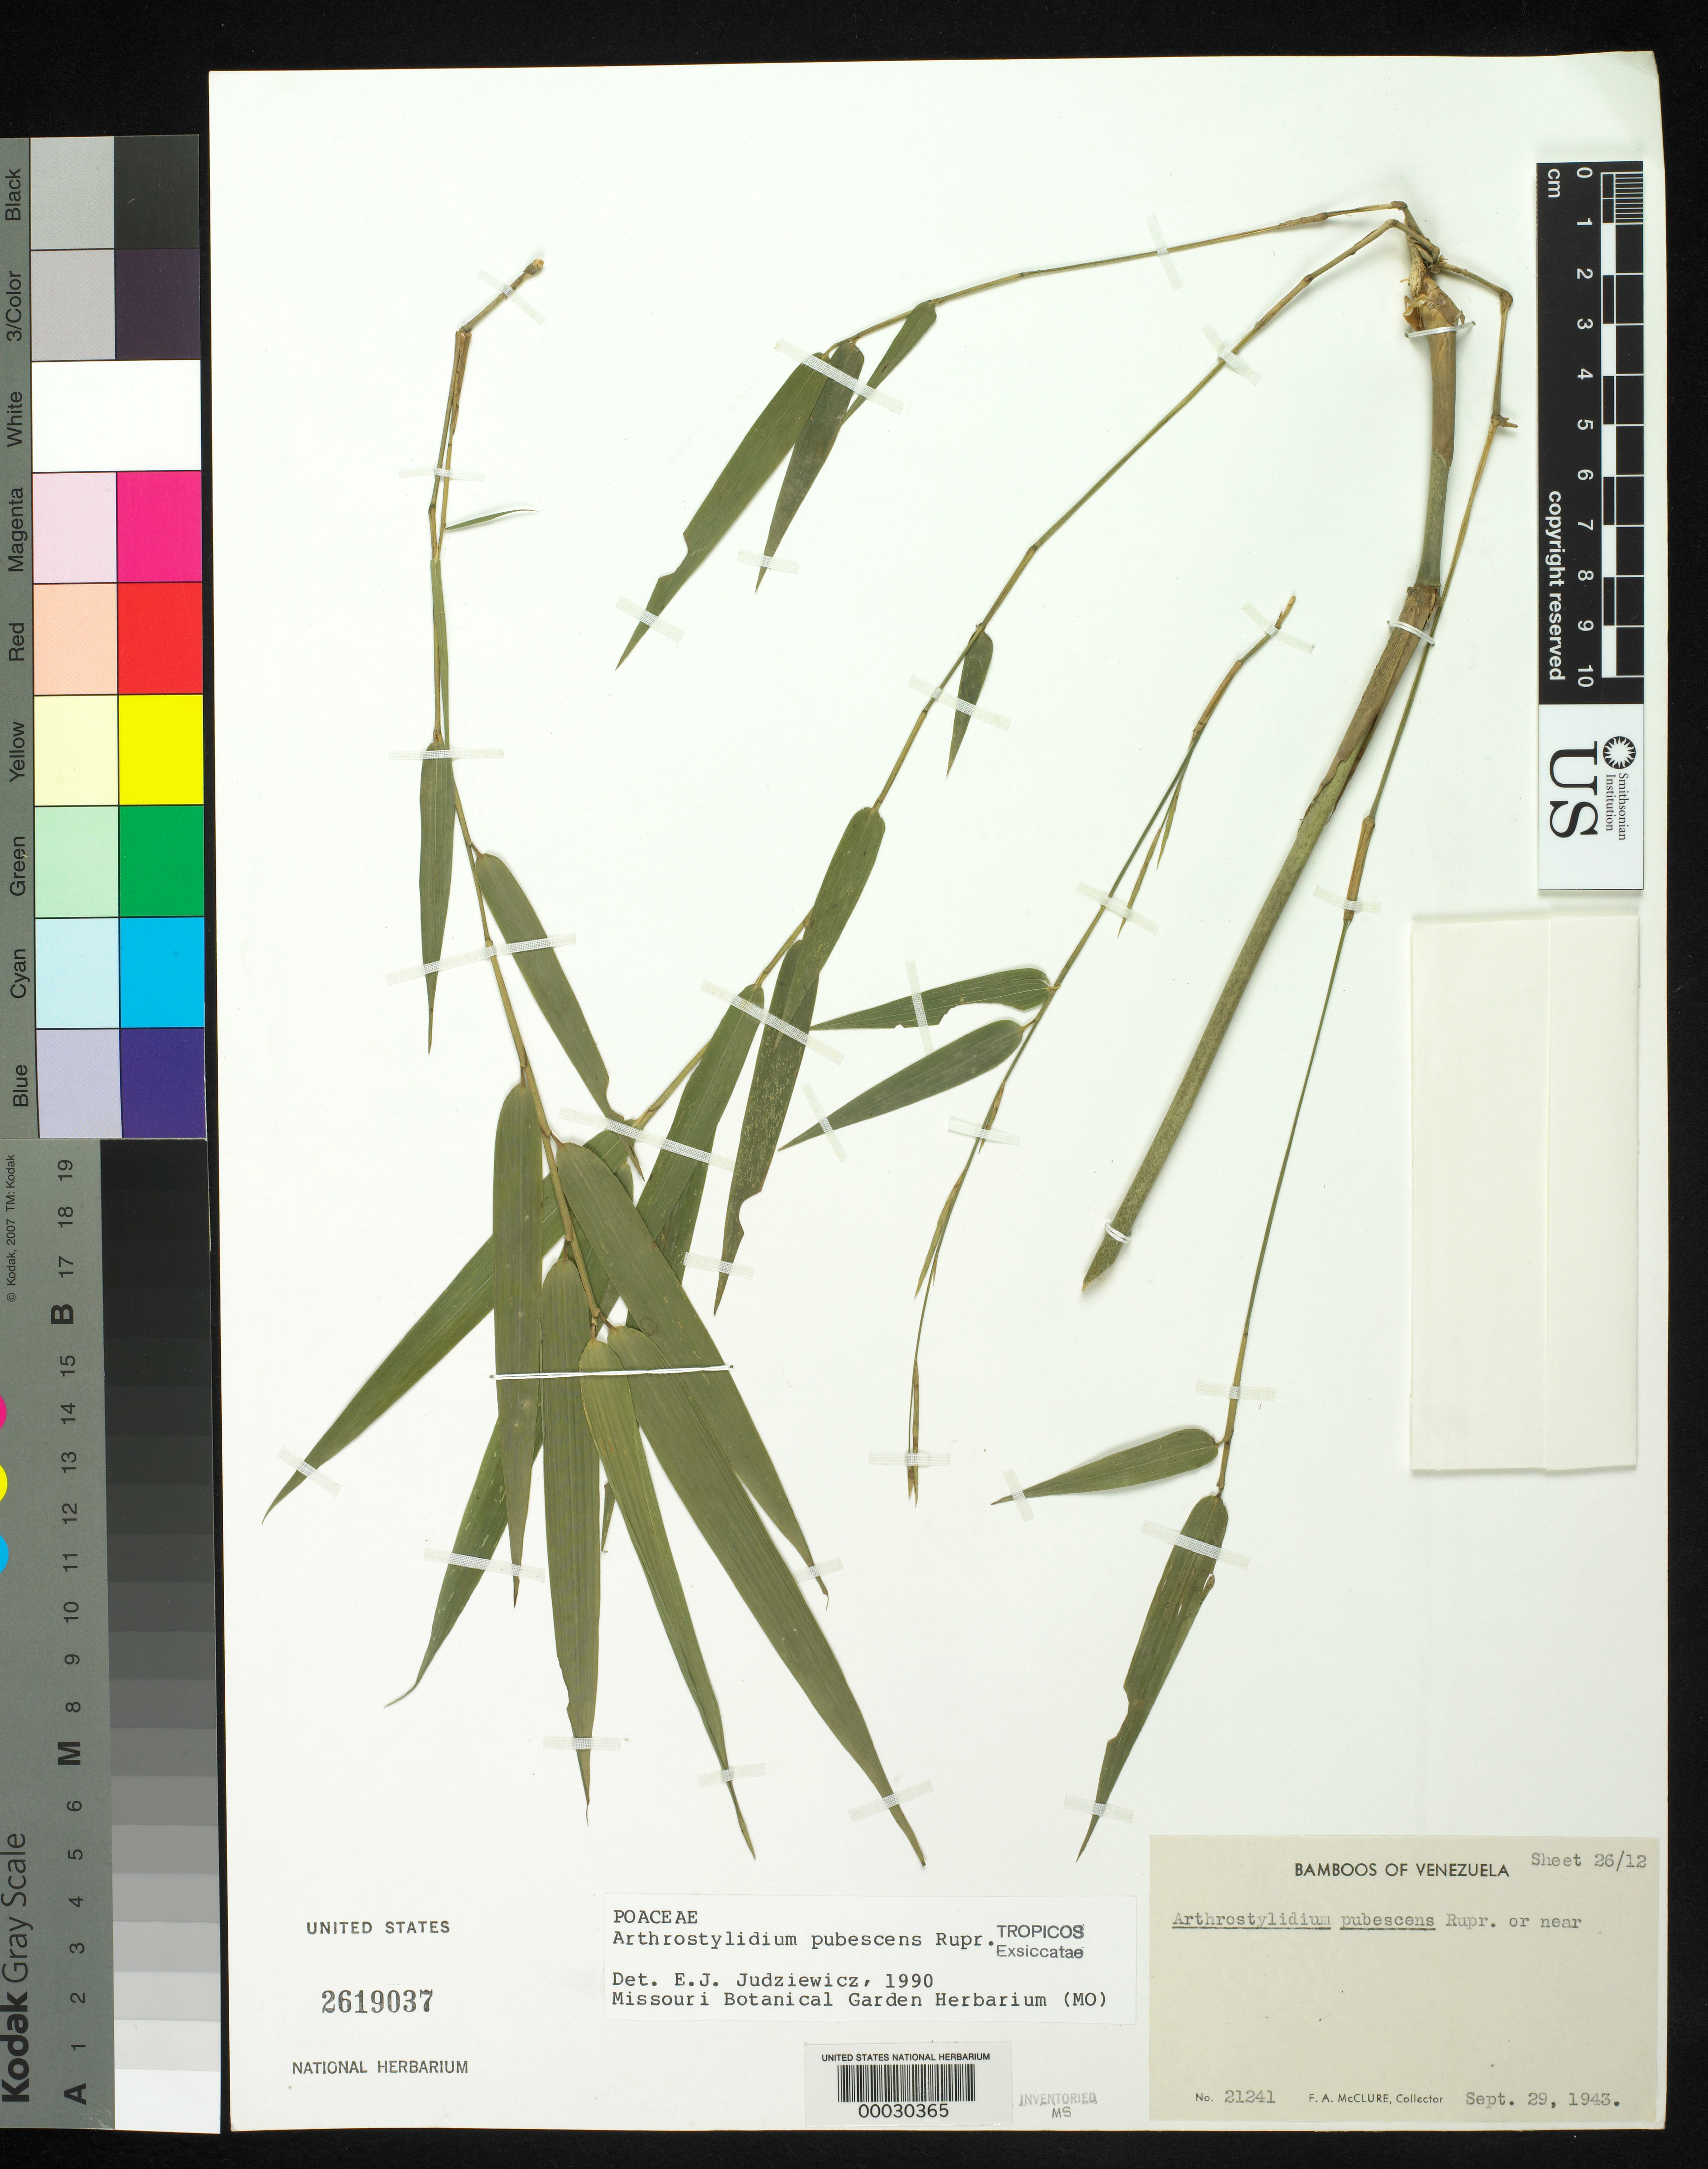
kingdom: Plantae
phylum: Tracheophyta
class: Liliopsida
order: Poales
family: Poaceae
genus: Arthrostylidium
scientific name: Arthrostylidium pubescens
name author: Rupr.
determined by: Judziewicz, E. J.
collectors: F. A. McClure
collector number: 21241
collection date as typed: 29 Sep 1943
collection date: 1943-09-29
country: Venezuela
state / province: Distrito Federal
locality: El junquito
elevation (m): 1200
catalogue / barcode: US 2619037